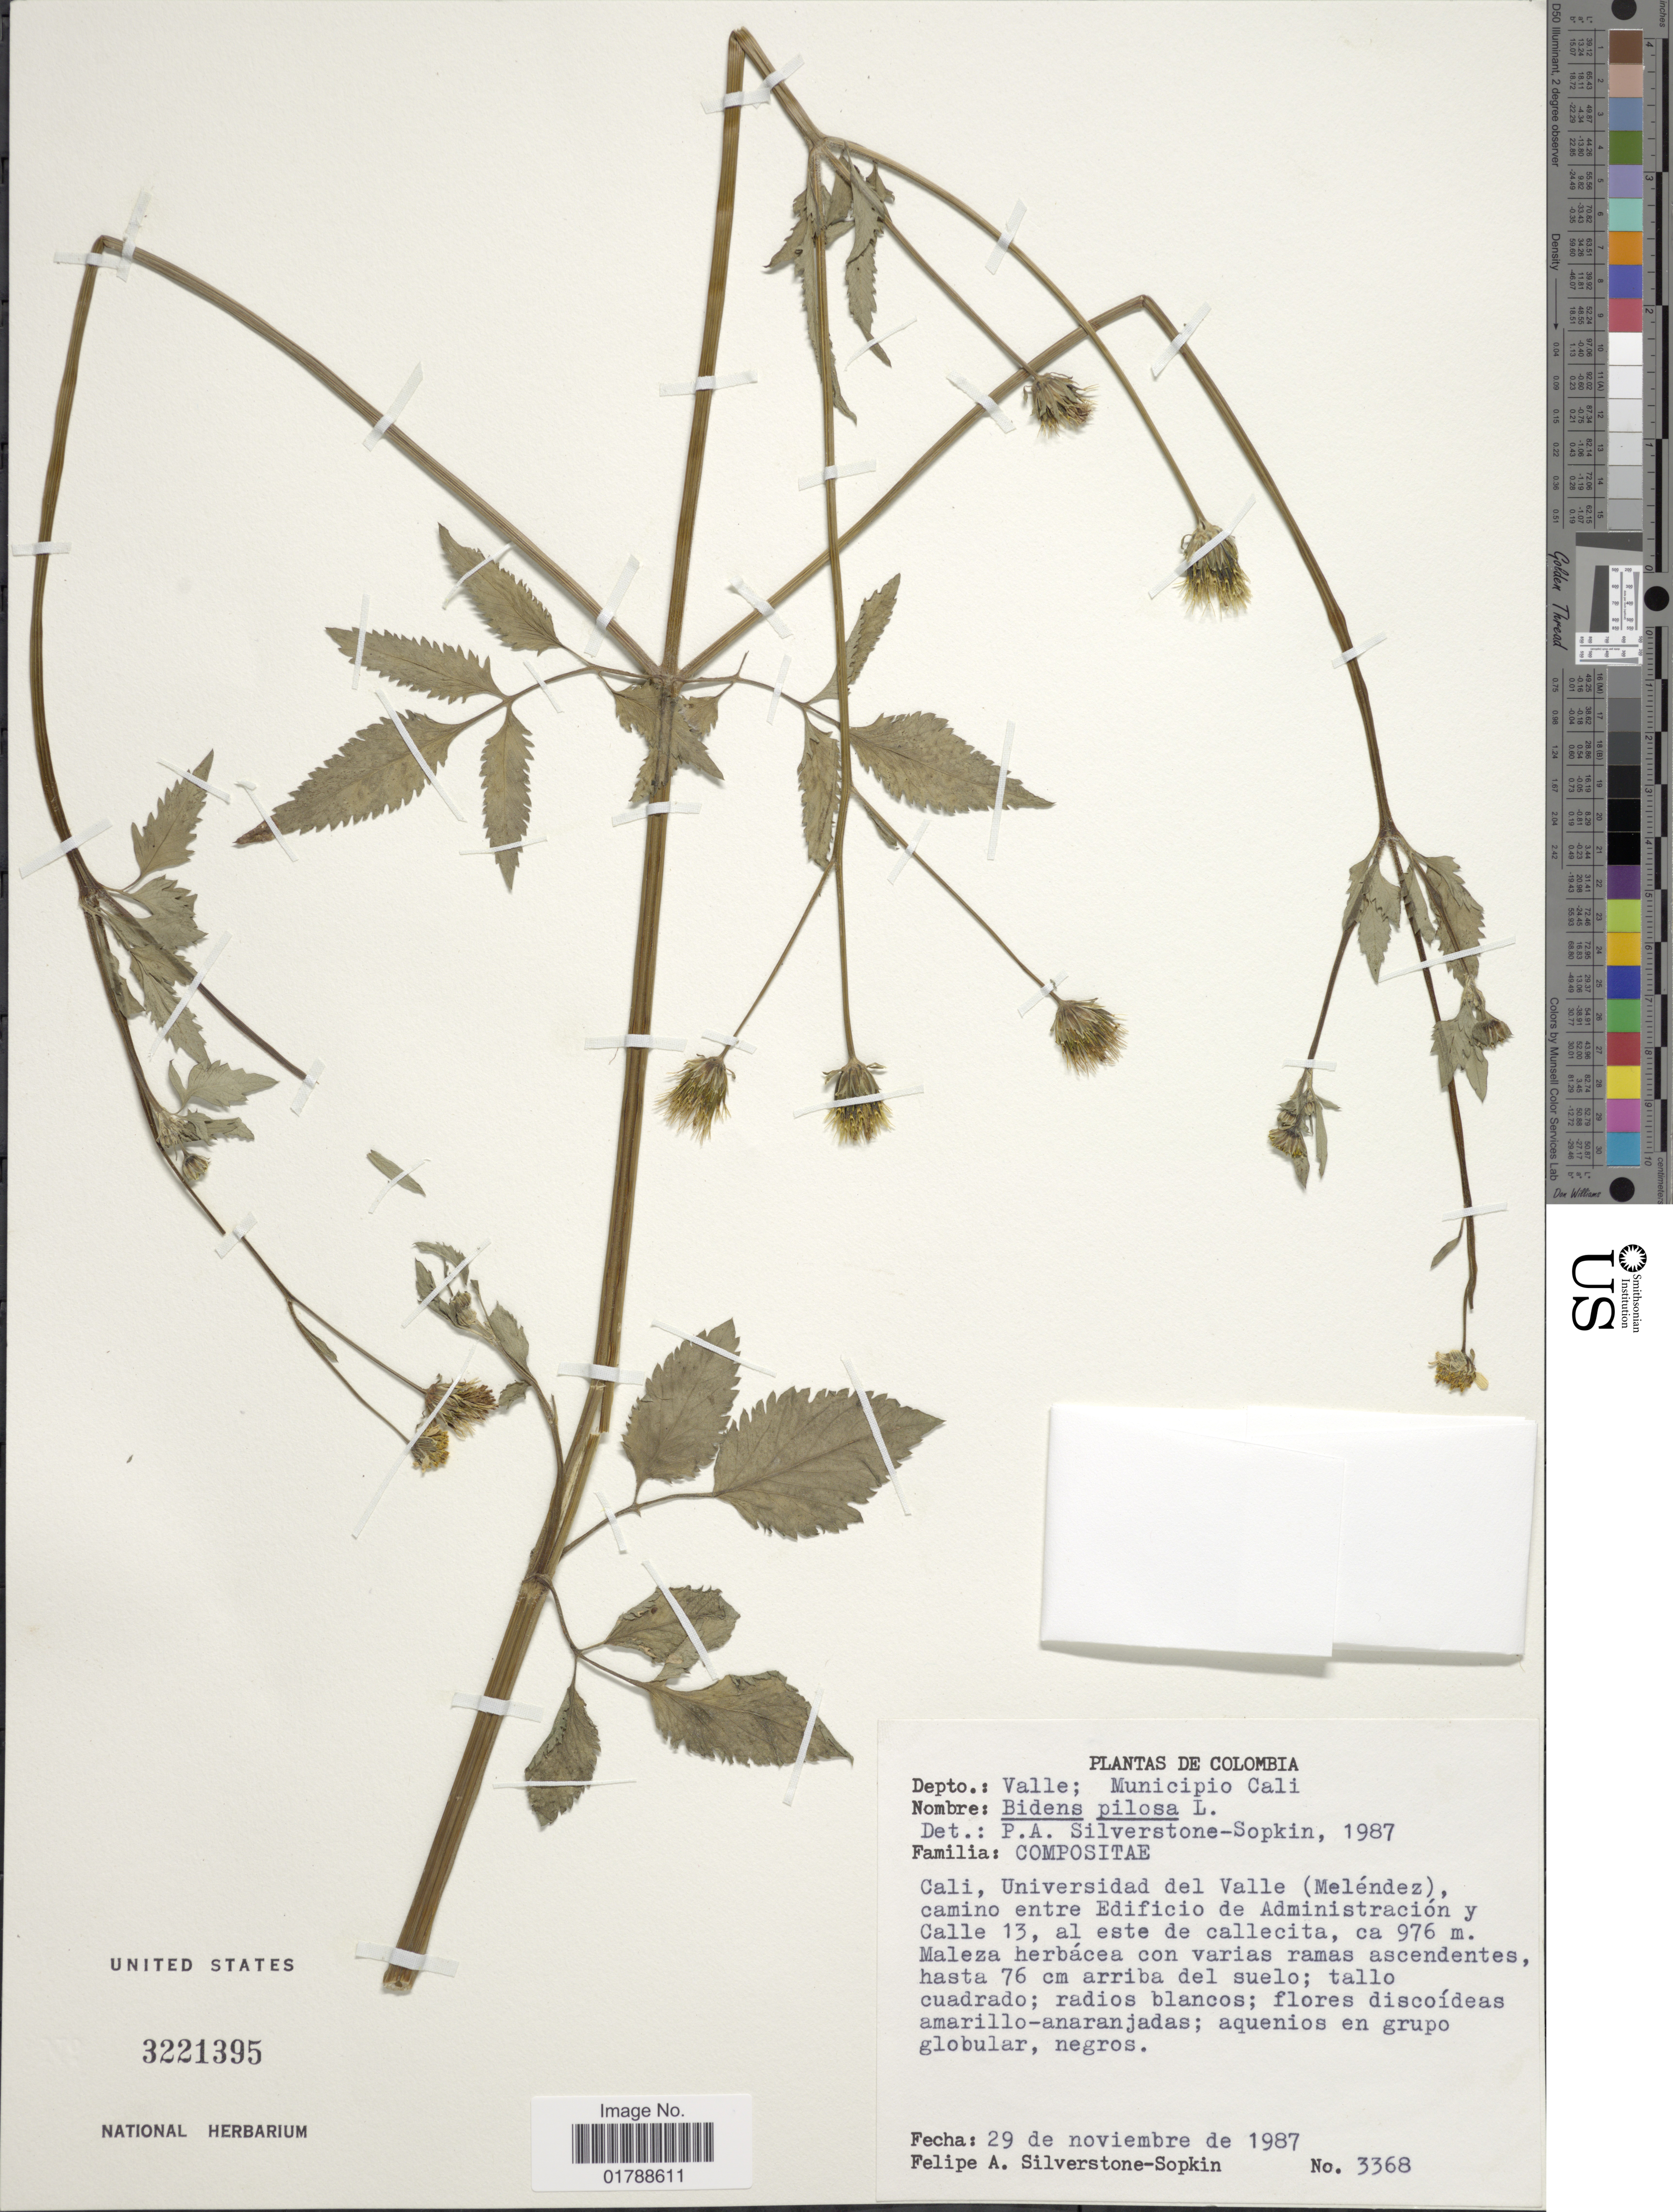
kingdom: Plantae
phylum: Tracheophyta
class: Magnoliopsida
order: Asterales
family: Asteraceae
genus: Bidens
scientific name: Bidens pilosa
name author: L.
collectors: P. A. Silverstone-Sopkin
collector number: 3368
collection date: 1987-11-29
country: Colombia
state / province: Valle del Cauca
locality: Depto.: Valle; Municipio Cali. Cali, Universidad del Valle (Meléndez), camino entre Edificio de Administracion y Calle 13, al este de callecita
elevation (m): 976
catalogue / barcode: US 3221395